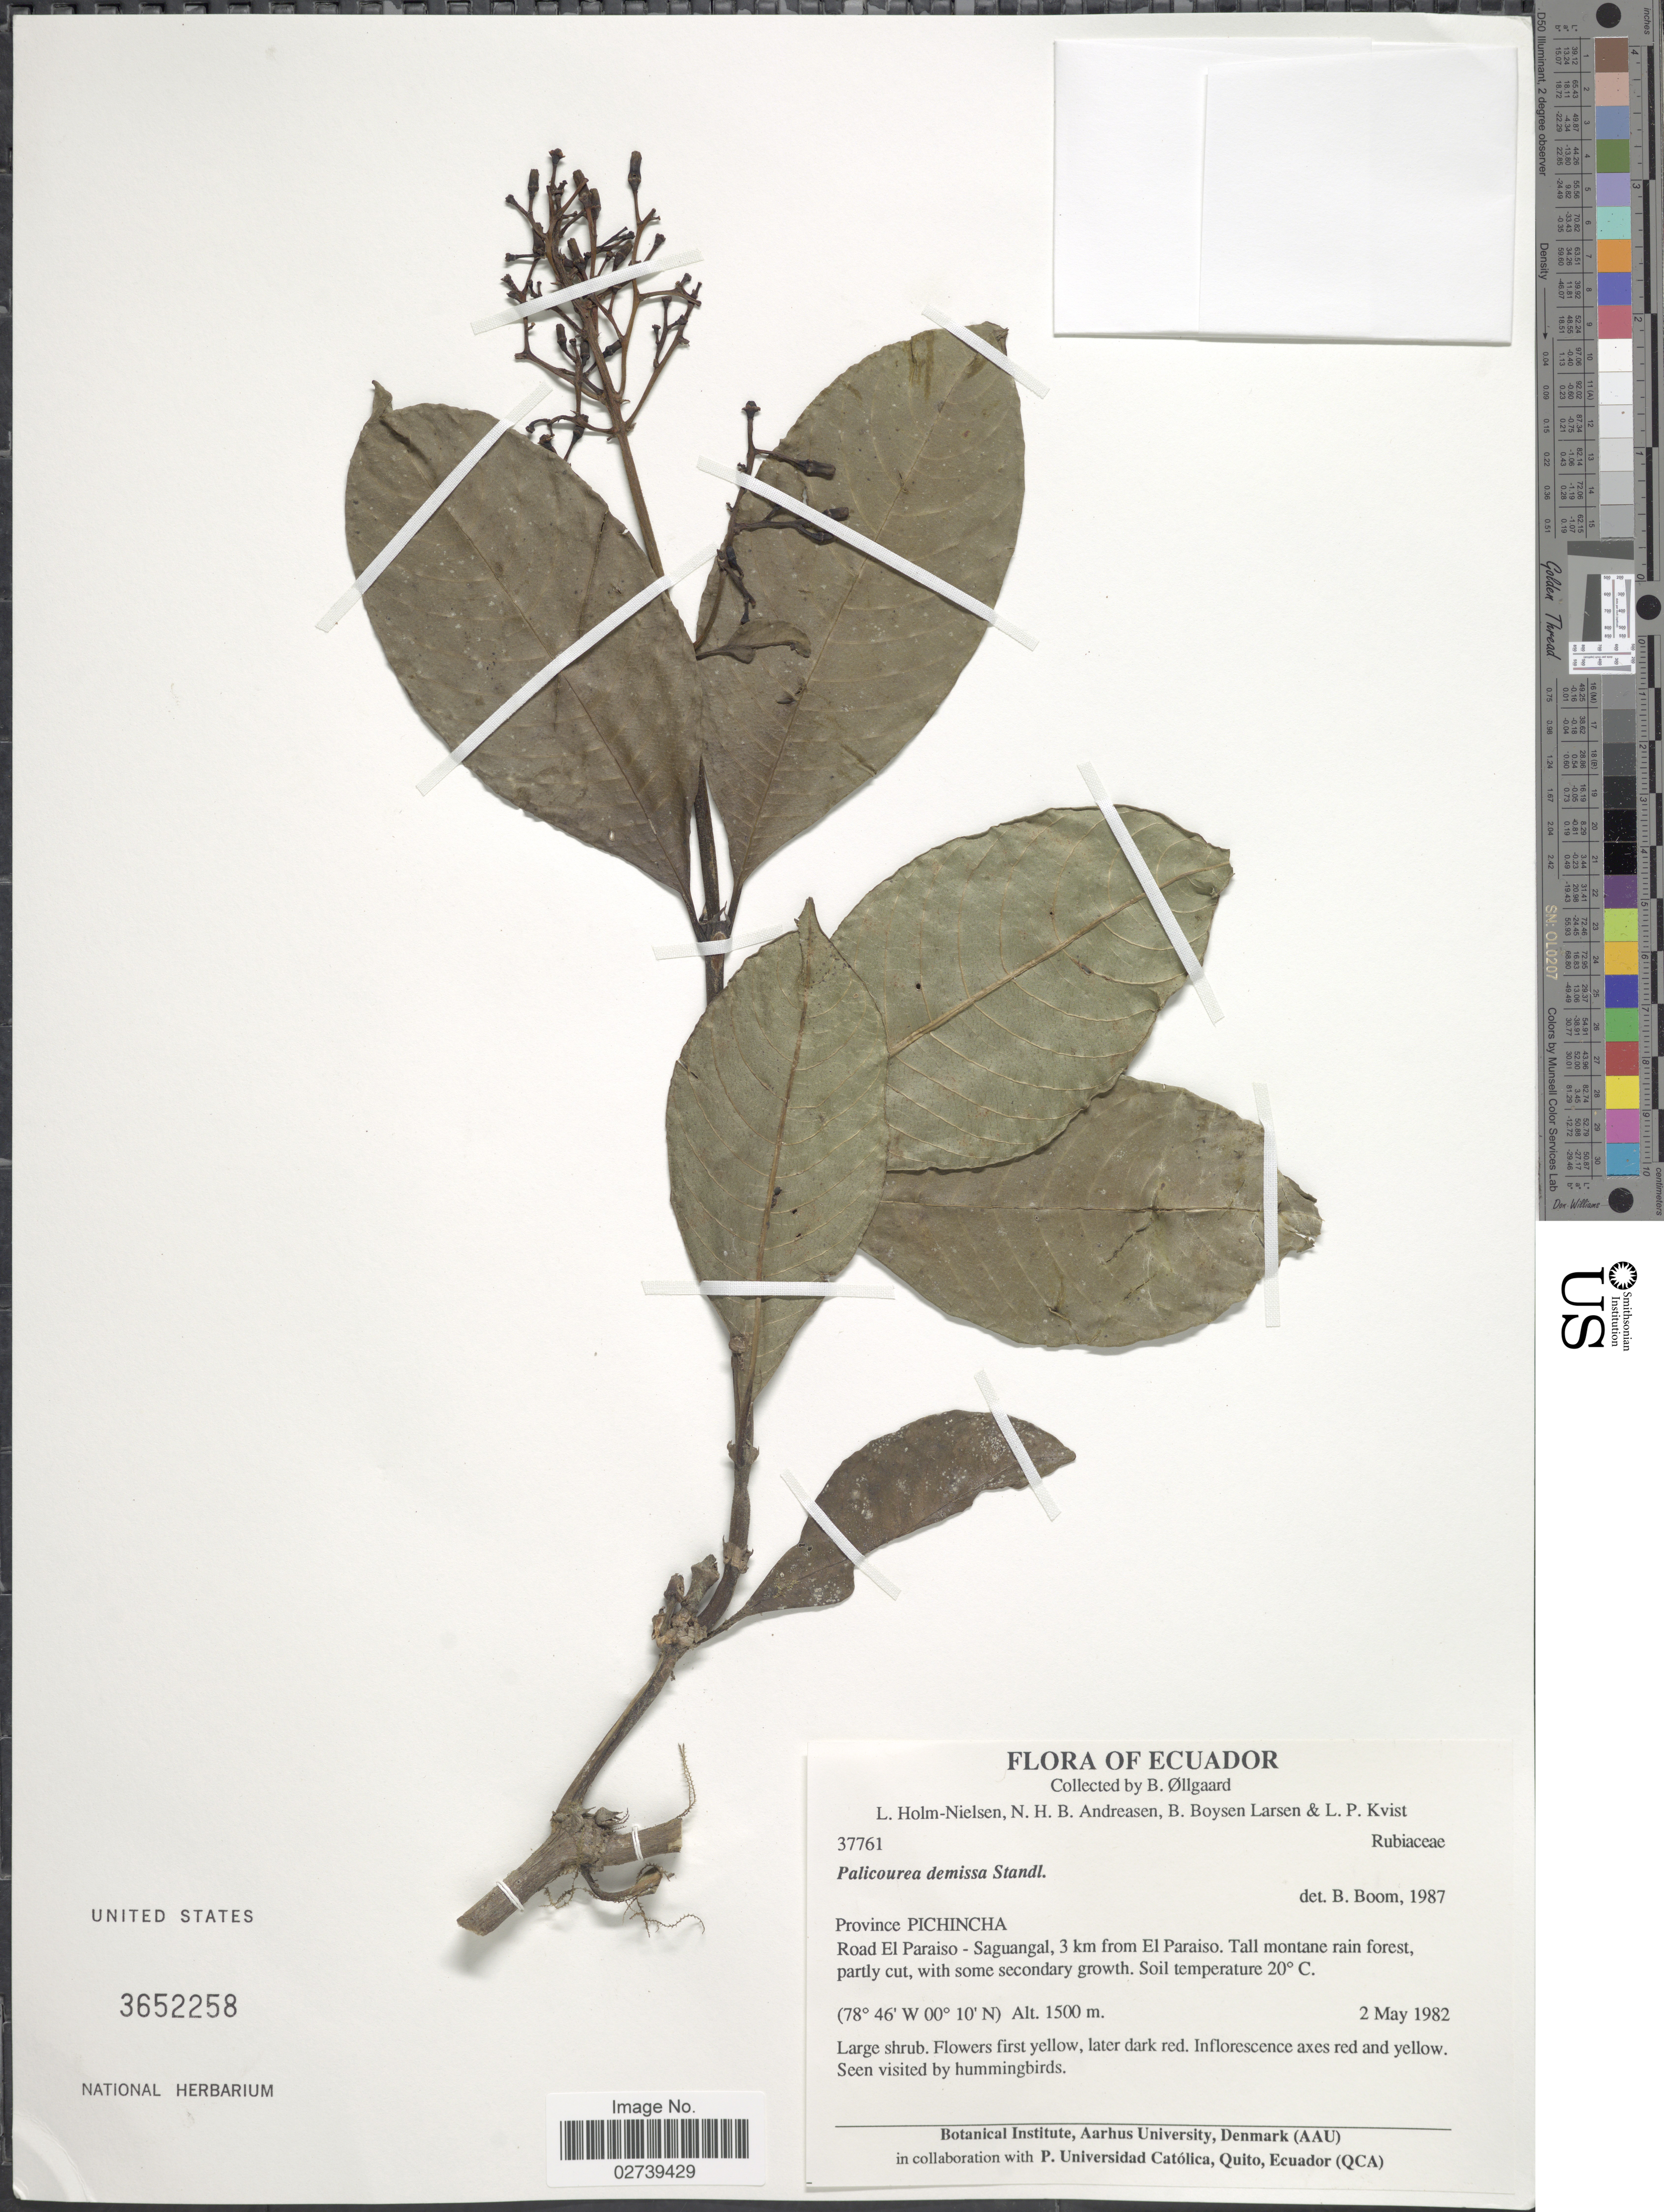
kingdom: Plantae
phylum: Tracheophyta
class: Magnoliopsida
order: Gentianales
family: Rubiaceae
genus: Palicourea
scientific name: Palicourea demissa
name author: Standl.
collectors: B. Øllgaard, L. Holm-Nielsen, N. Andreasen, B. Boysen Larsen & L. P. Kvist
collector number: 37761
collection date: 1982-05-02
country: Ecuador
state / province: Pichincha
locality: Road El Paraiso-Saguangal, 3 km from El Paraiso.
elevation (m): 1500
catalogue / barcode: US 3652258